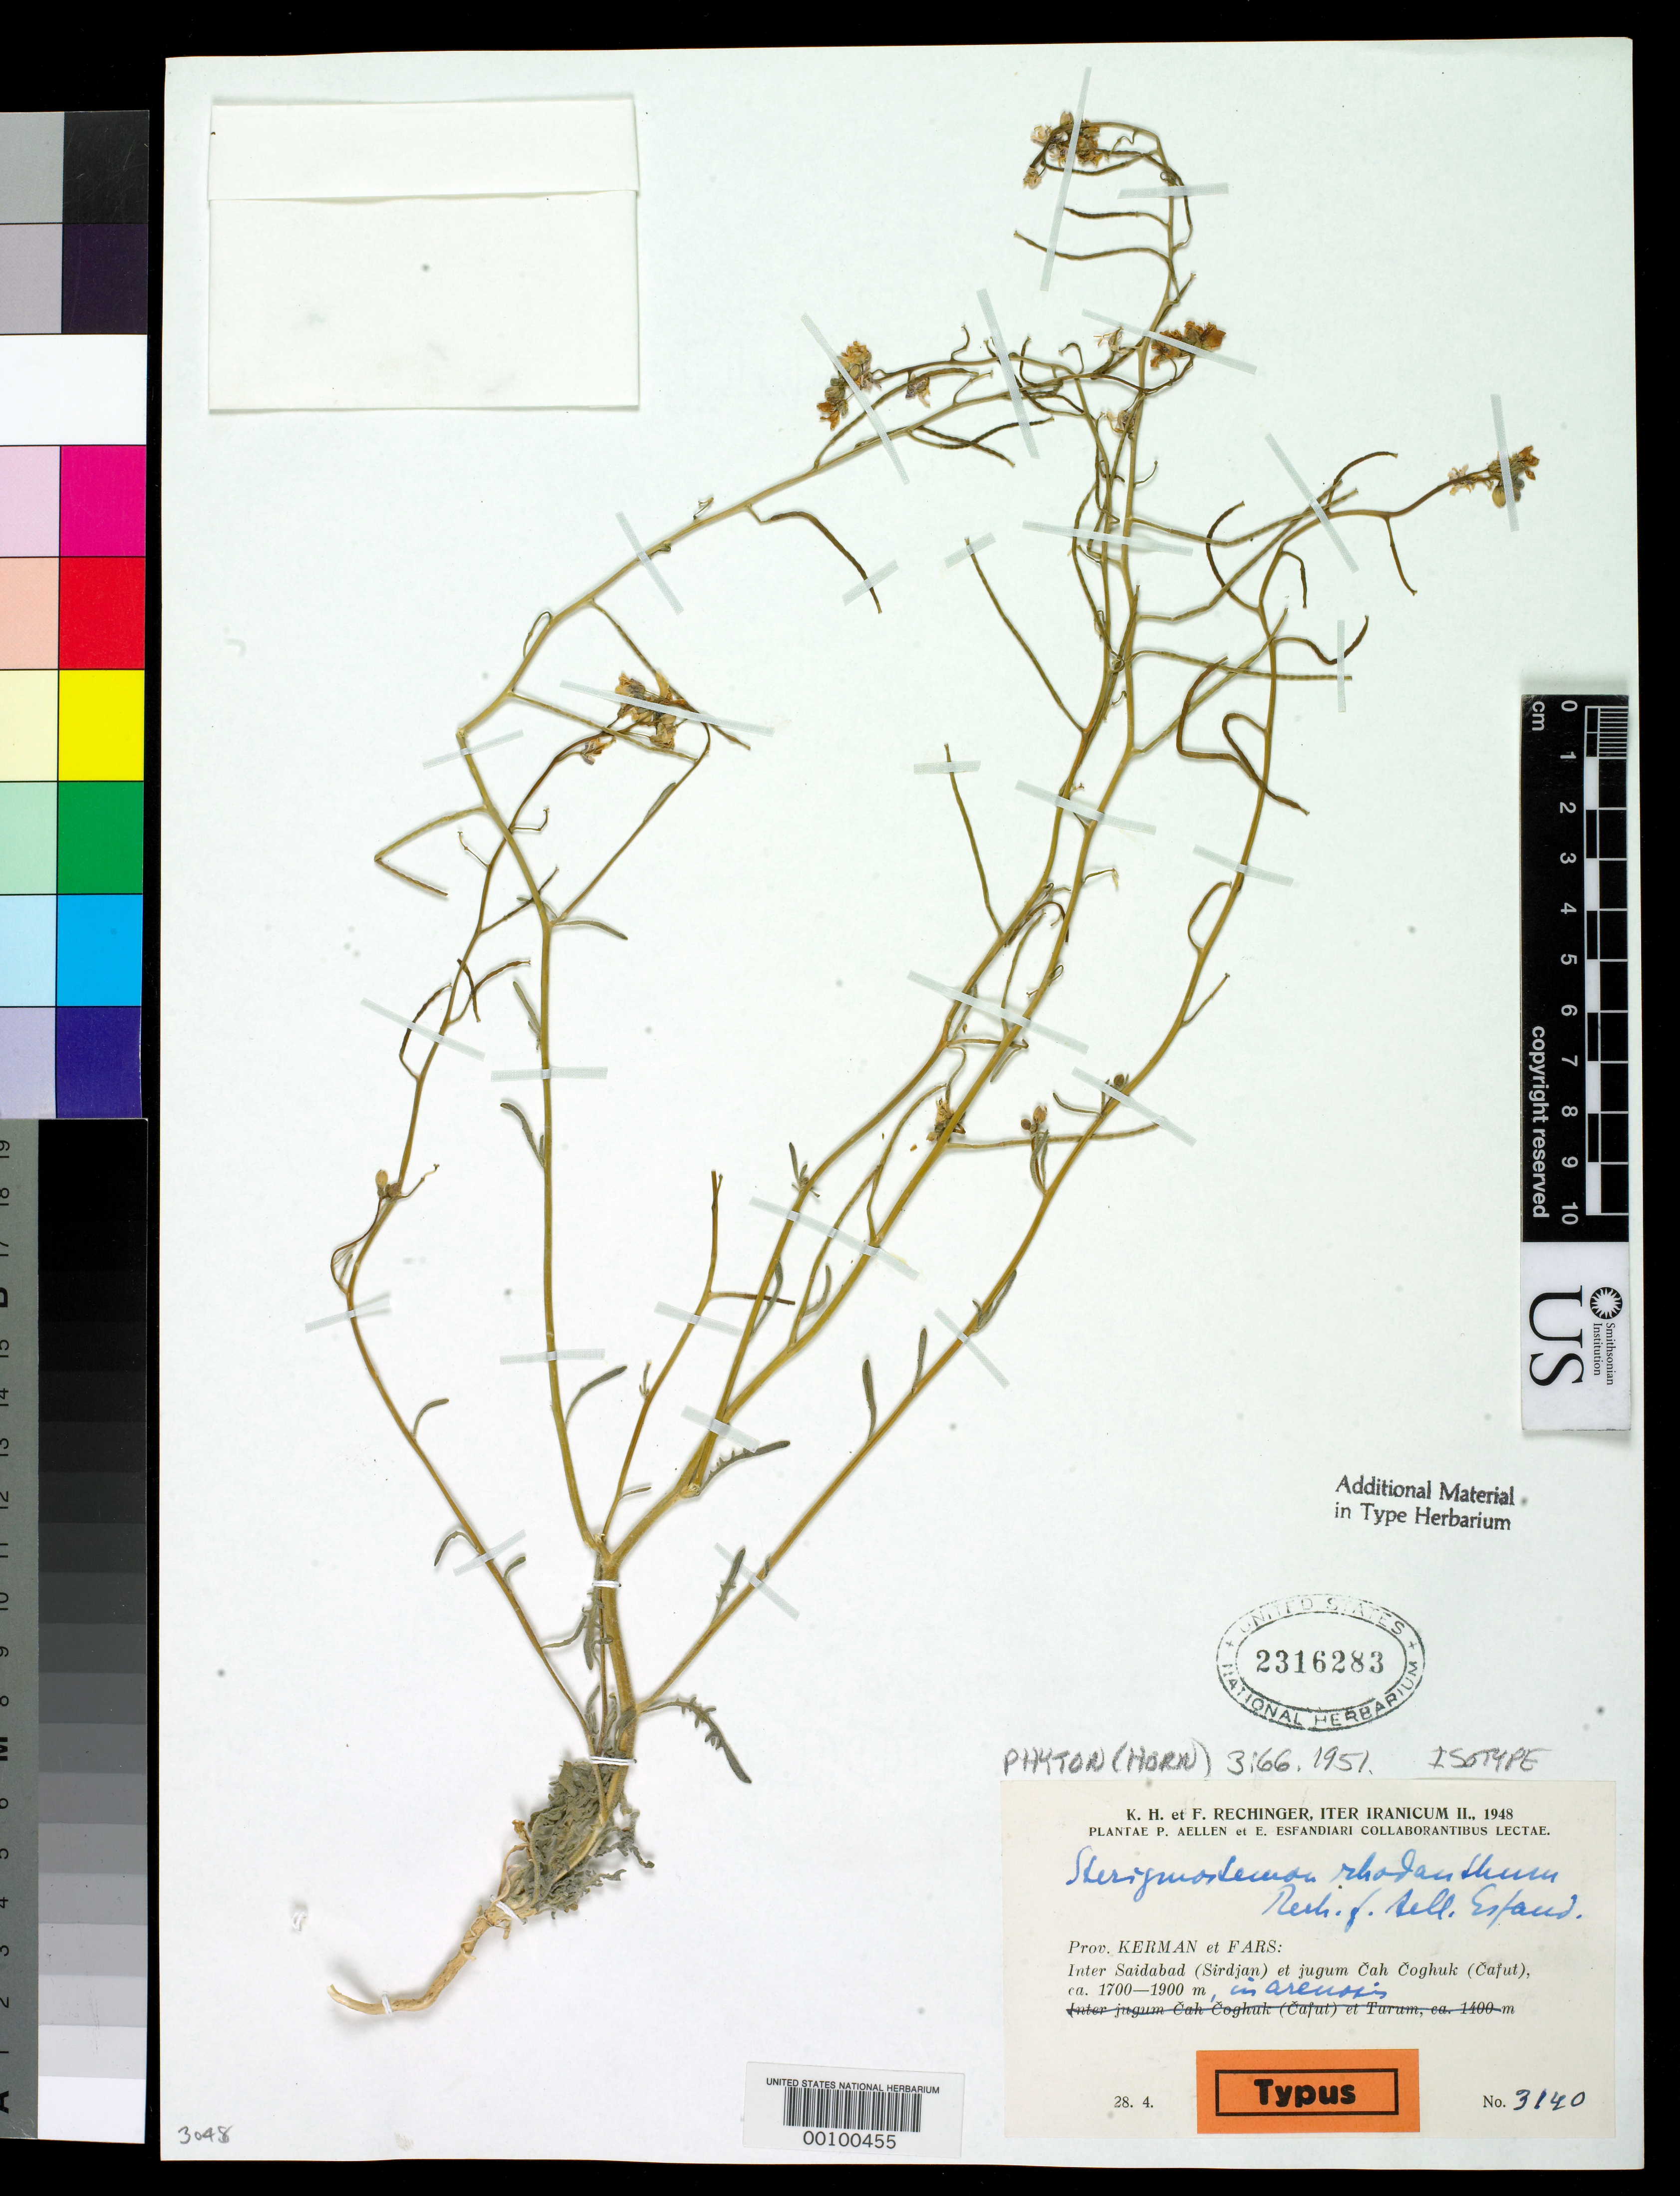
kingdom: Plantae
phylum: Tracheophyta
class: Magnoliopsida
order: Brassicales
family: Brassicaceae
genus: Sterigmostemum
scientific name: Sterigmostemum rhodanthum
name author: Rech. f. et al. in Rech. f.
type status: Isotype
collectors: K. H. Rechinger, P. Aellen & E. Esfandiari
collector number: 3140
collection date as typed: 28 Apr 1948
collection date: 1948-04-28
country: Iran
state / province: Kerman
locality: Prov. Kerman: Inter Saidabad (Sirdjan) et jugum Cah Coghuk (Cafut)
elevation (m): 1700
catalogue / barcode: US 2316283